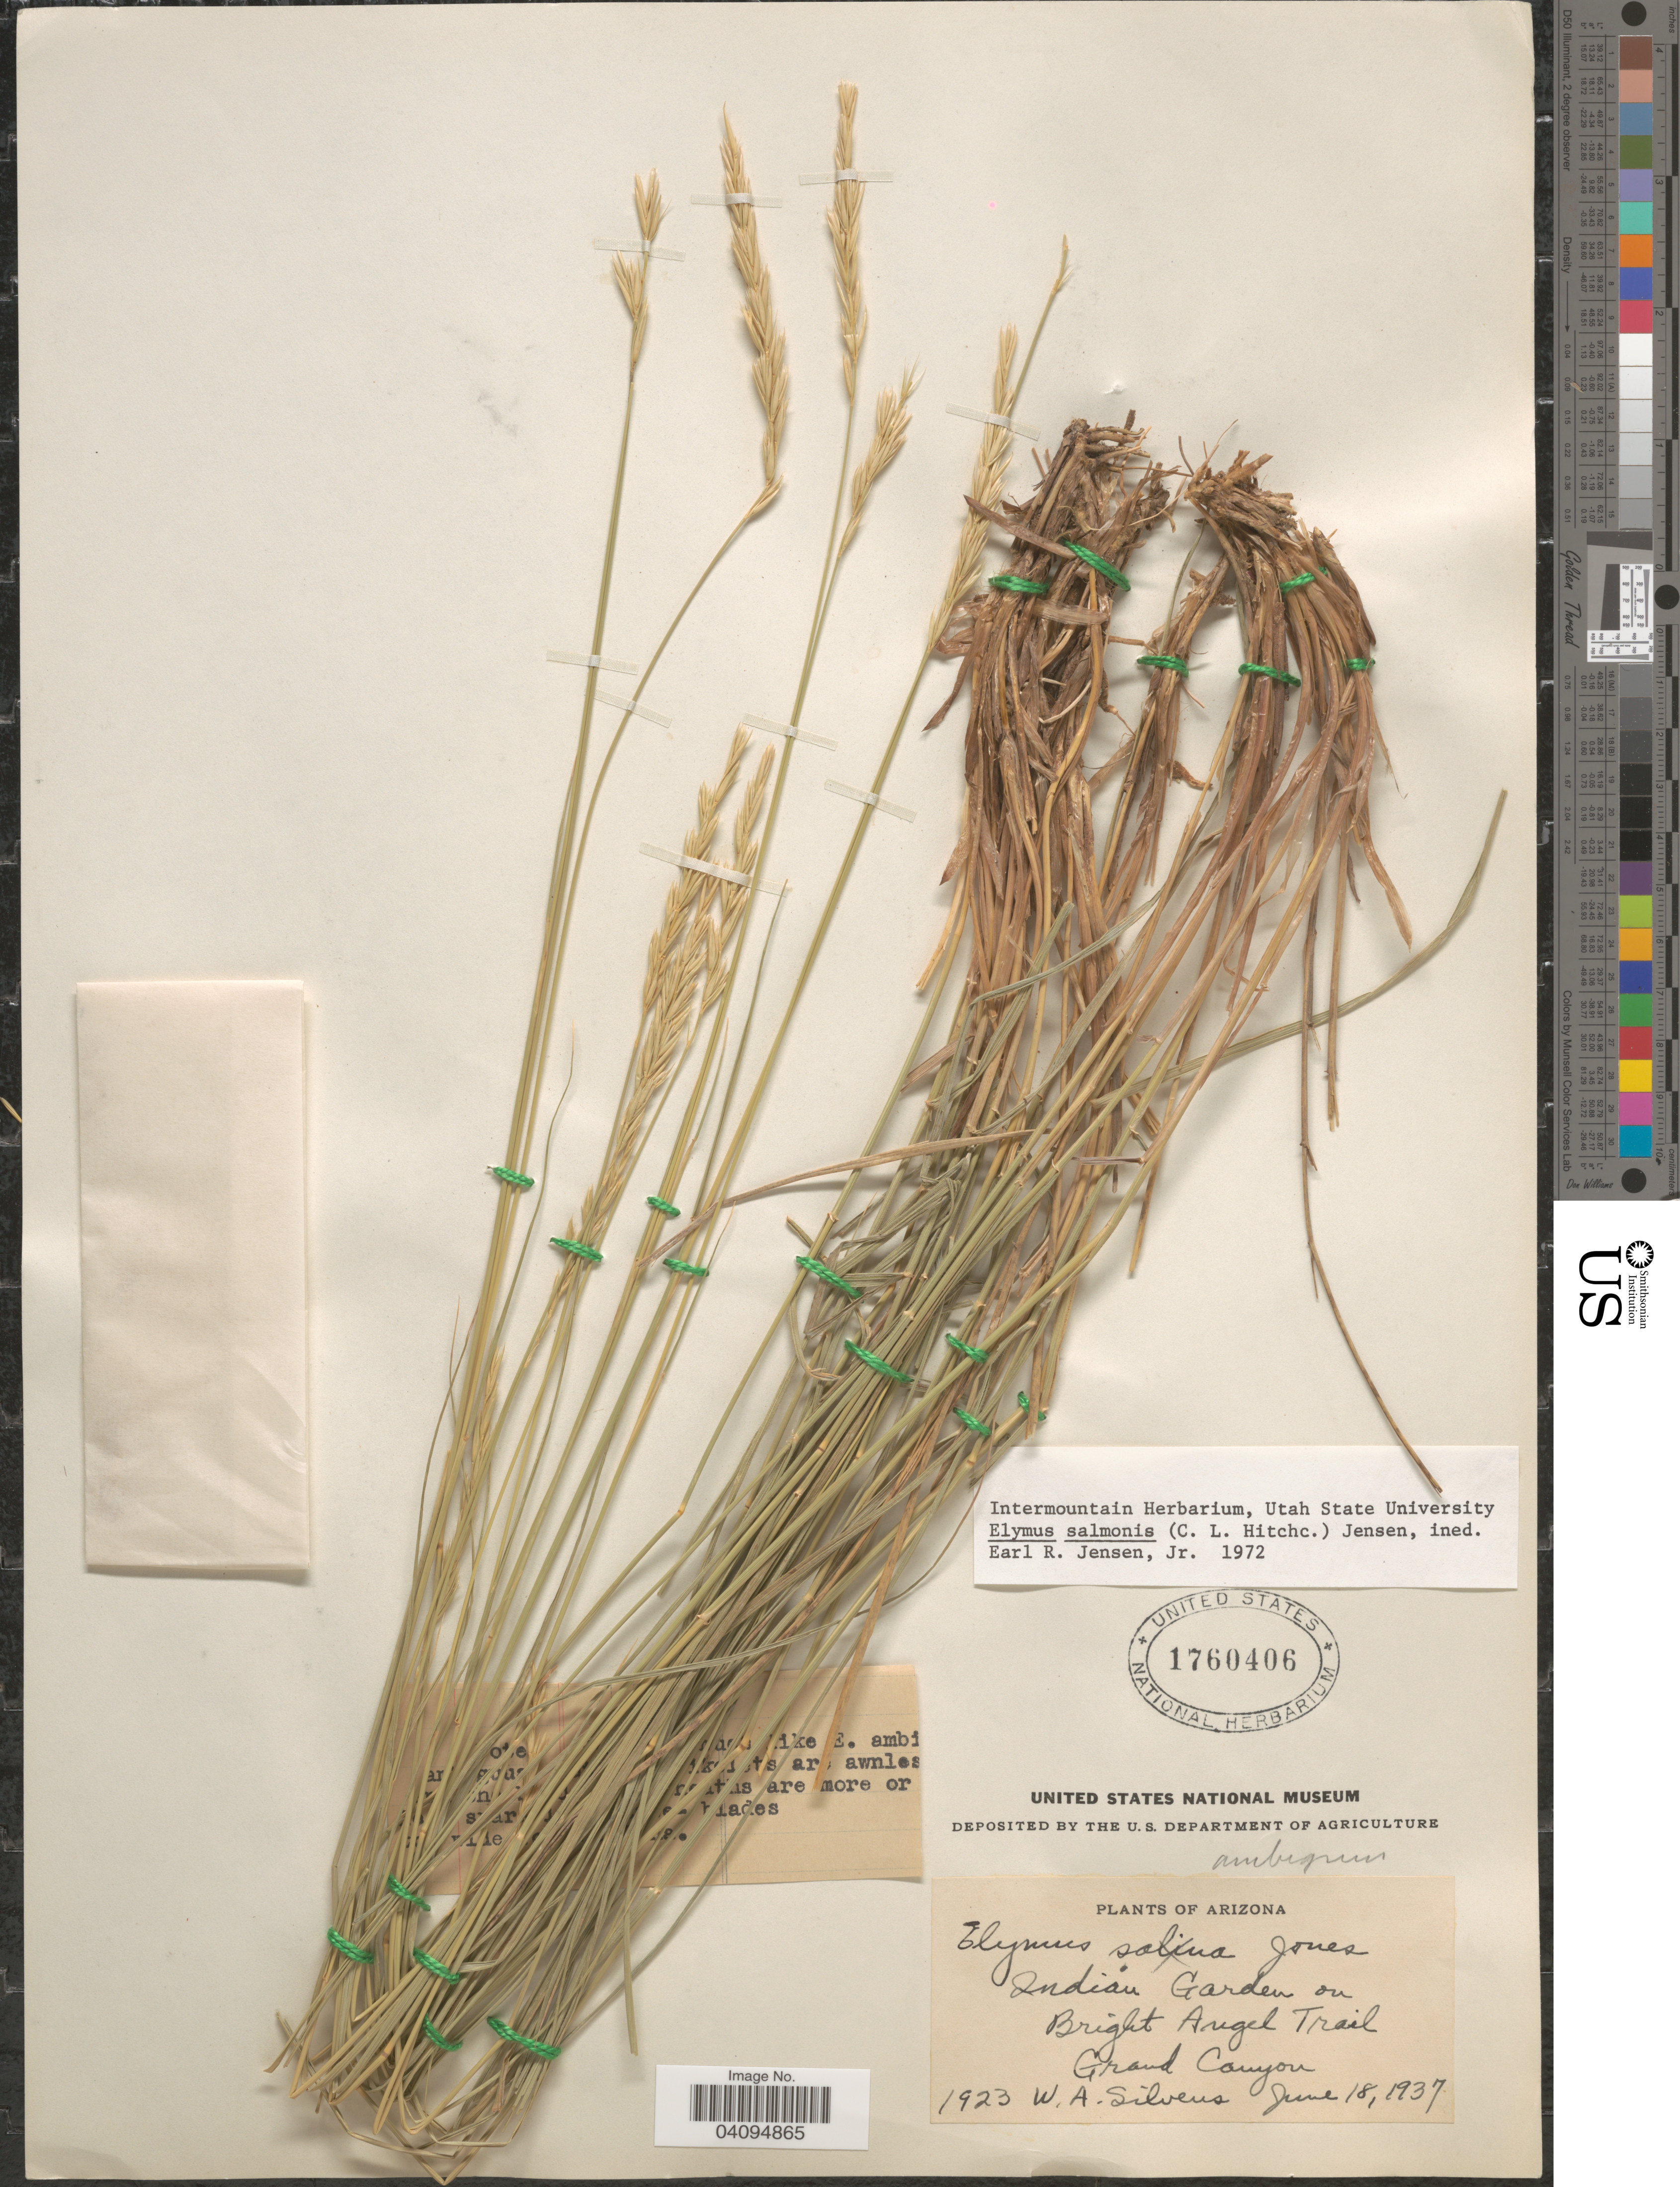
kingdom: Plantae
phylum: Tracheophyta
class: Liliopsida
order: Poales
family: Poaceae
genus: Elymus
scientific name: Elymus salmonis ined.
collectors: W. Silveus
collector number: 1923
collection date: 1937-06-18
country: United States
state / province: Arizona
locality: Indian Garden on Bright Angel Trail. Grand Canyon.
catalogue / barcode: US 1760406